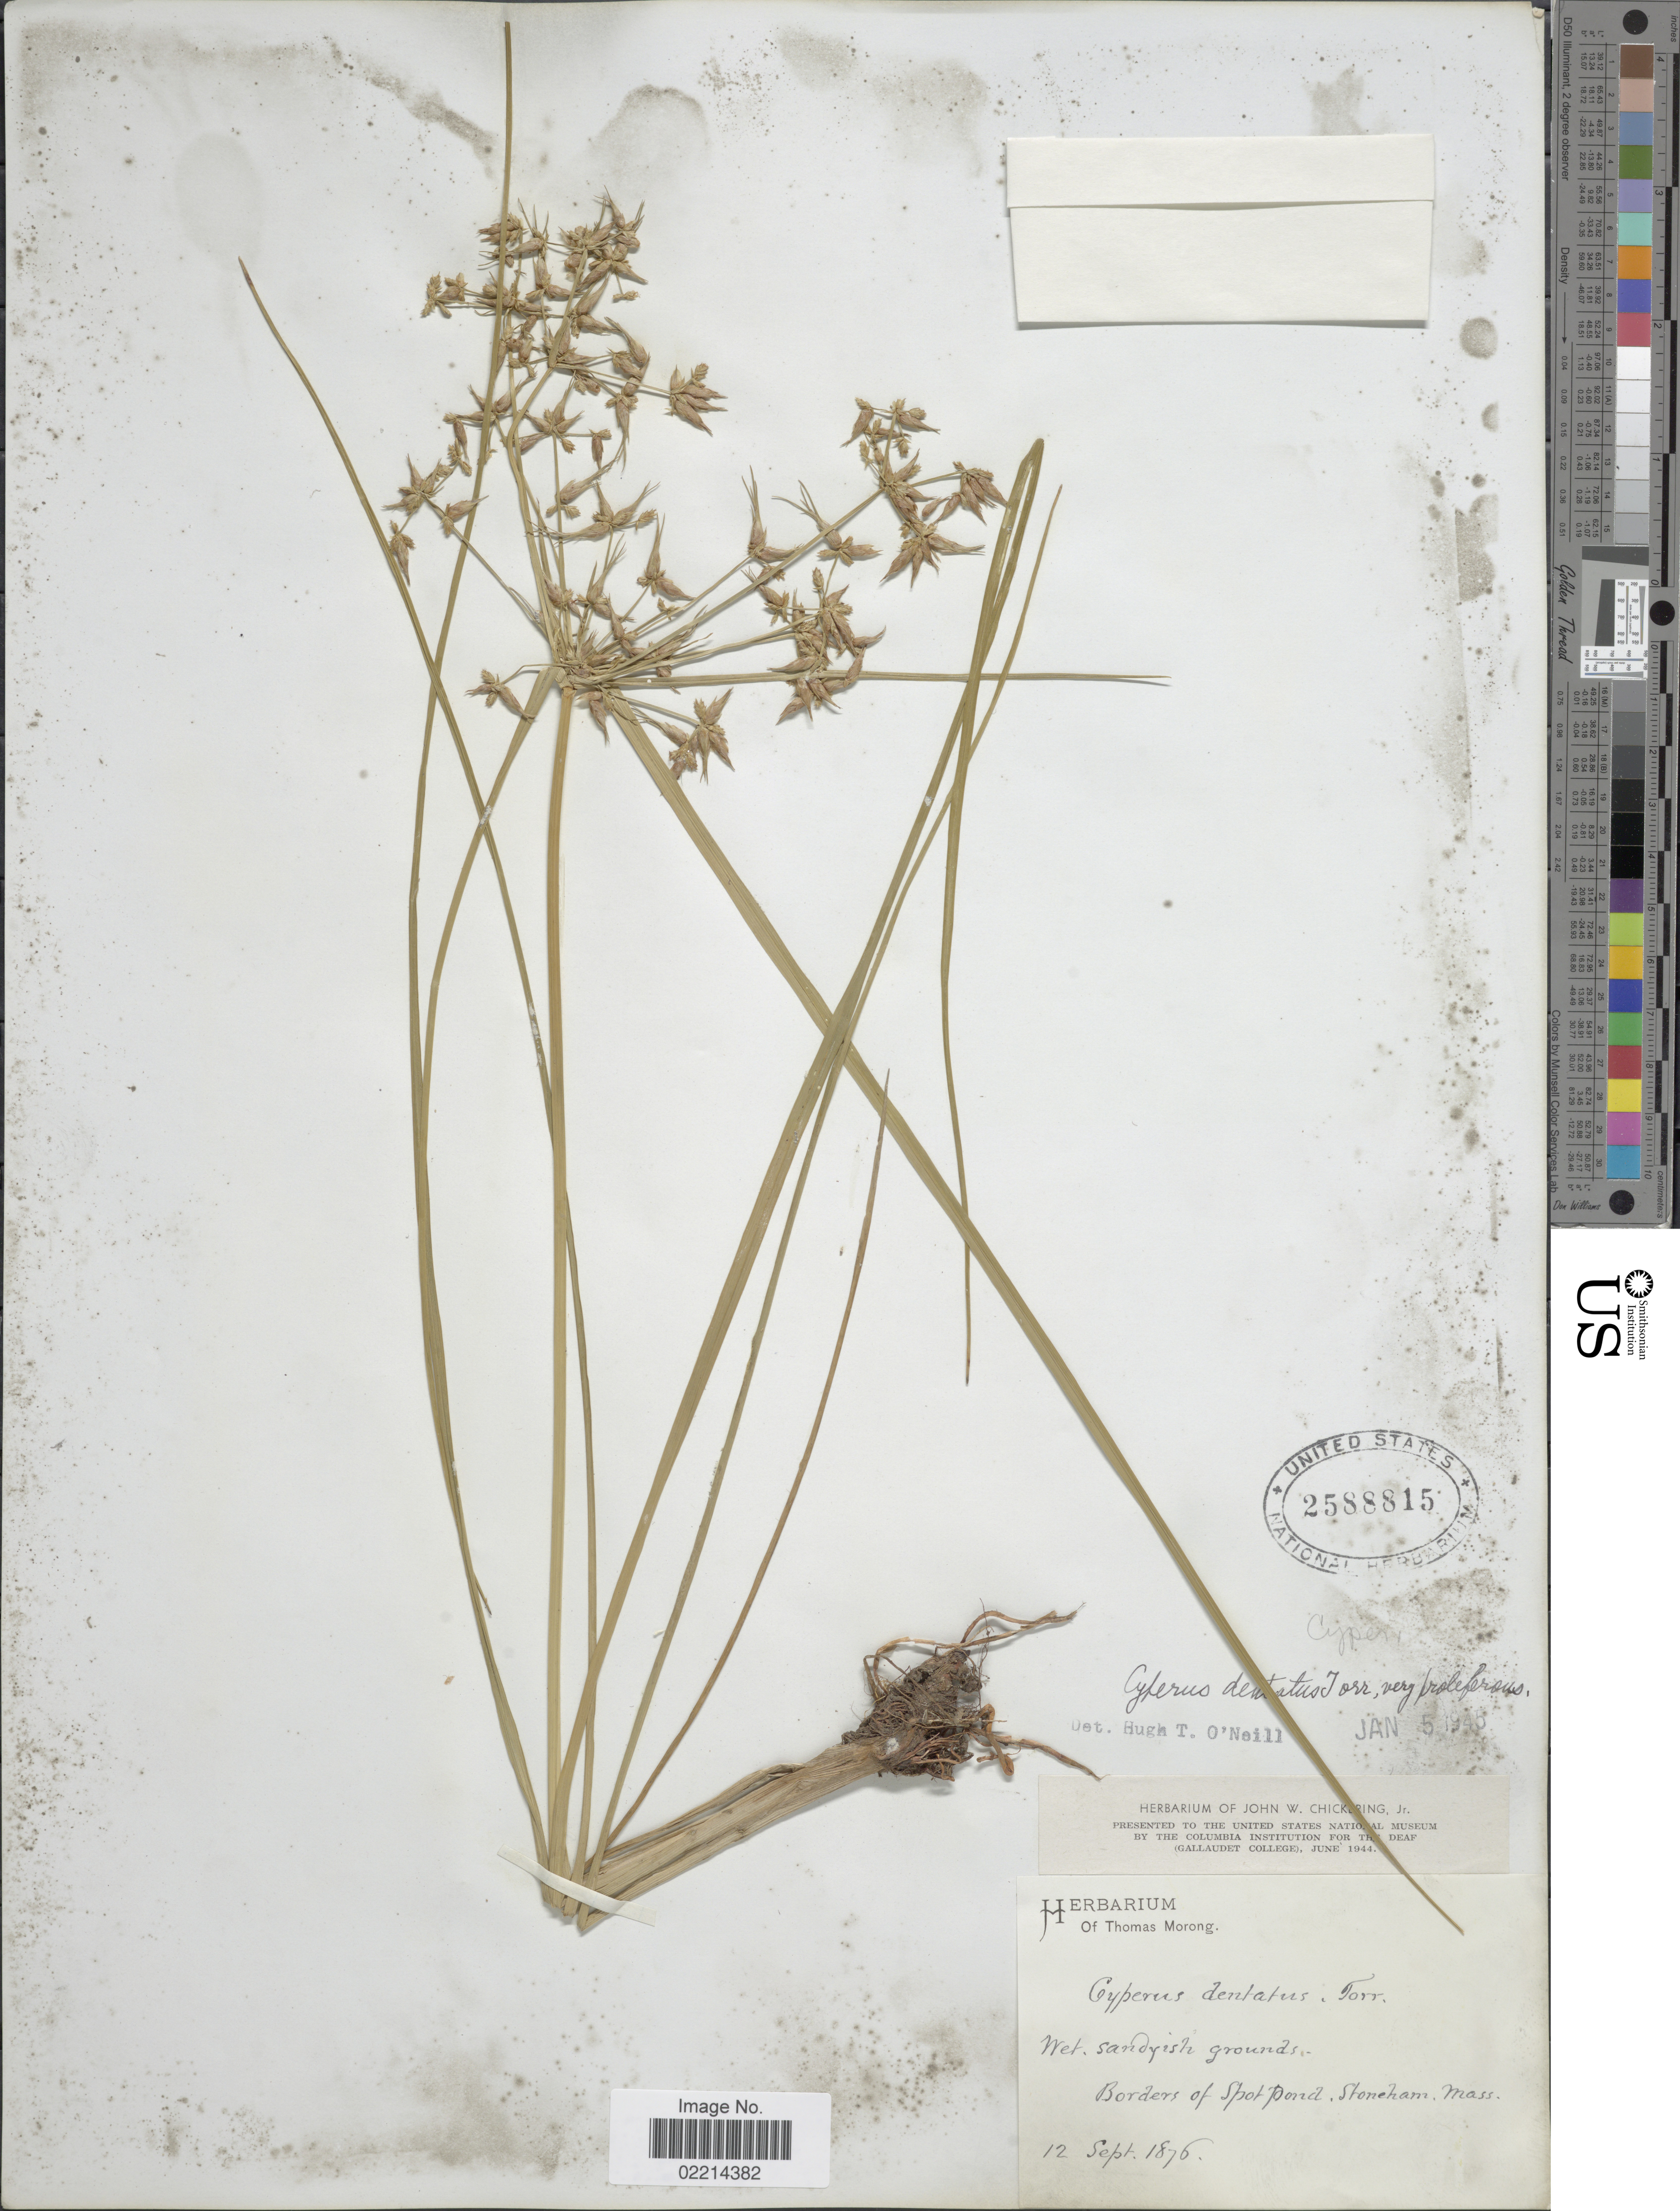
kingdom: Plantae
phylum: Tracheophyta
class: Liliopsida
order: Poales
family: Cyperaceae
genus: Cyperus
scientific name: Cyperus dentatus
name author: Torr.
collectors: ex Herb. T. Morong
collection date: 1876-09-12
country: United States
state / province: Massachusetts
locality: Wet sandyish grounds, Borders of Spot Pond, Stoneham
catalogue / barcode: US 2588815